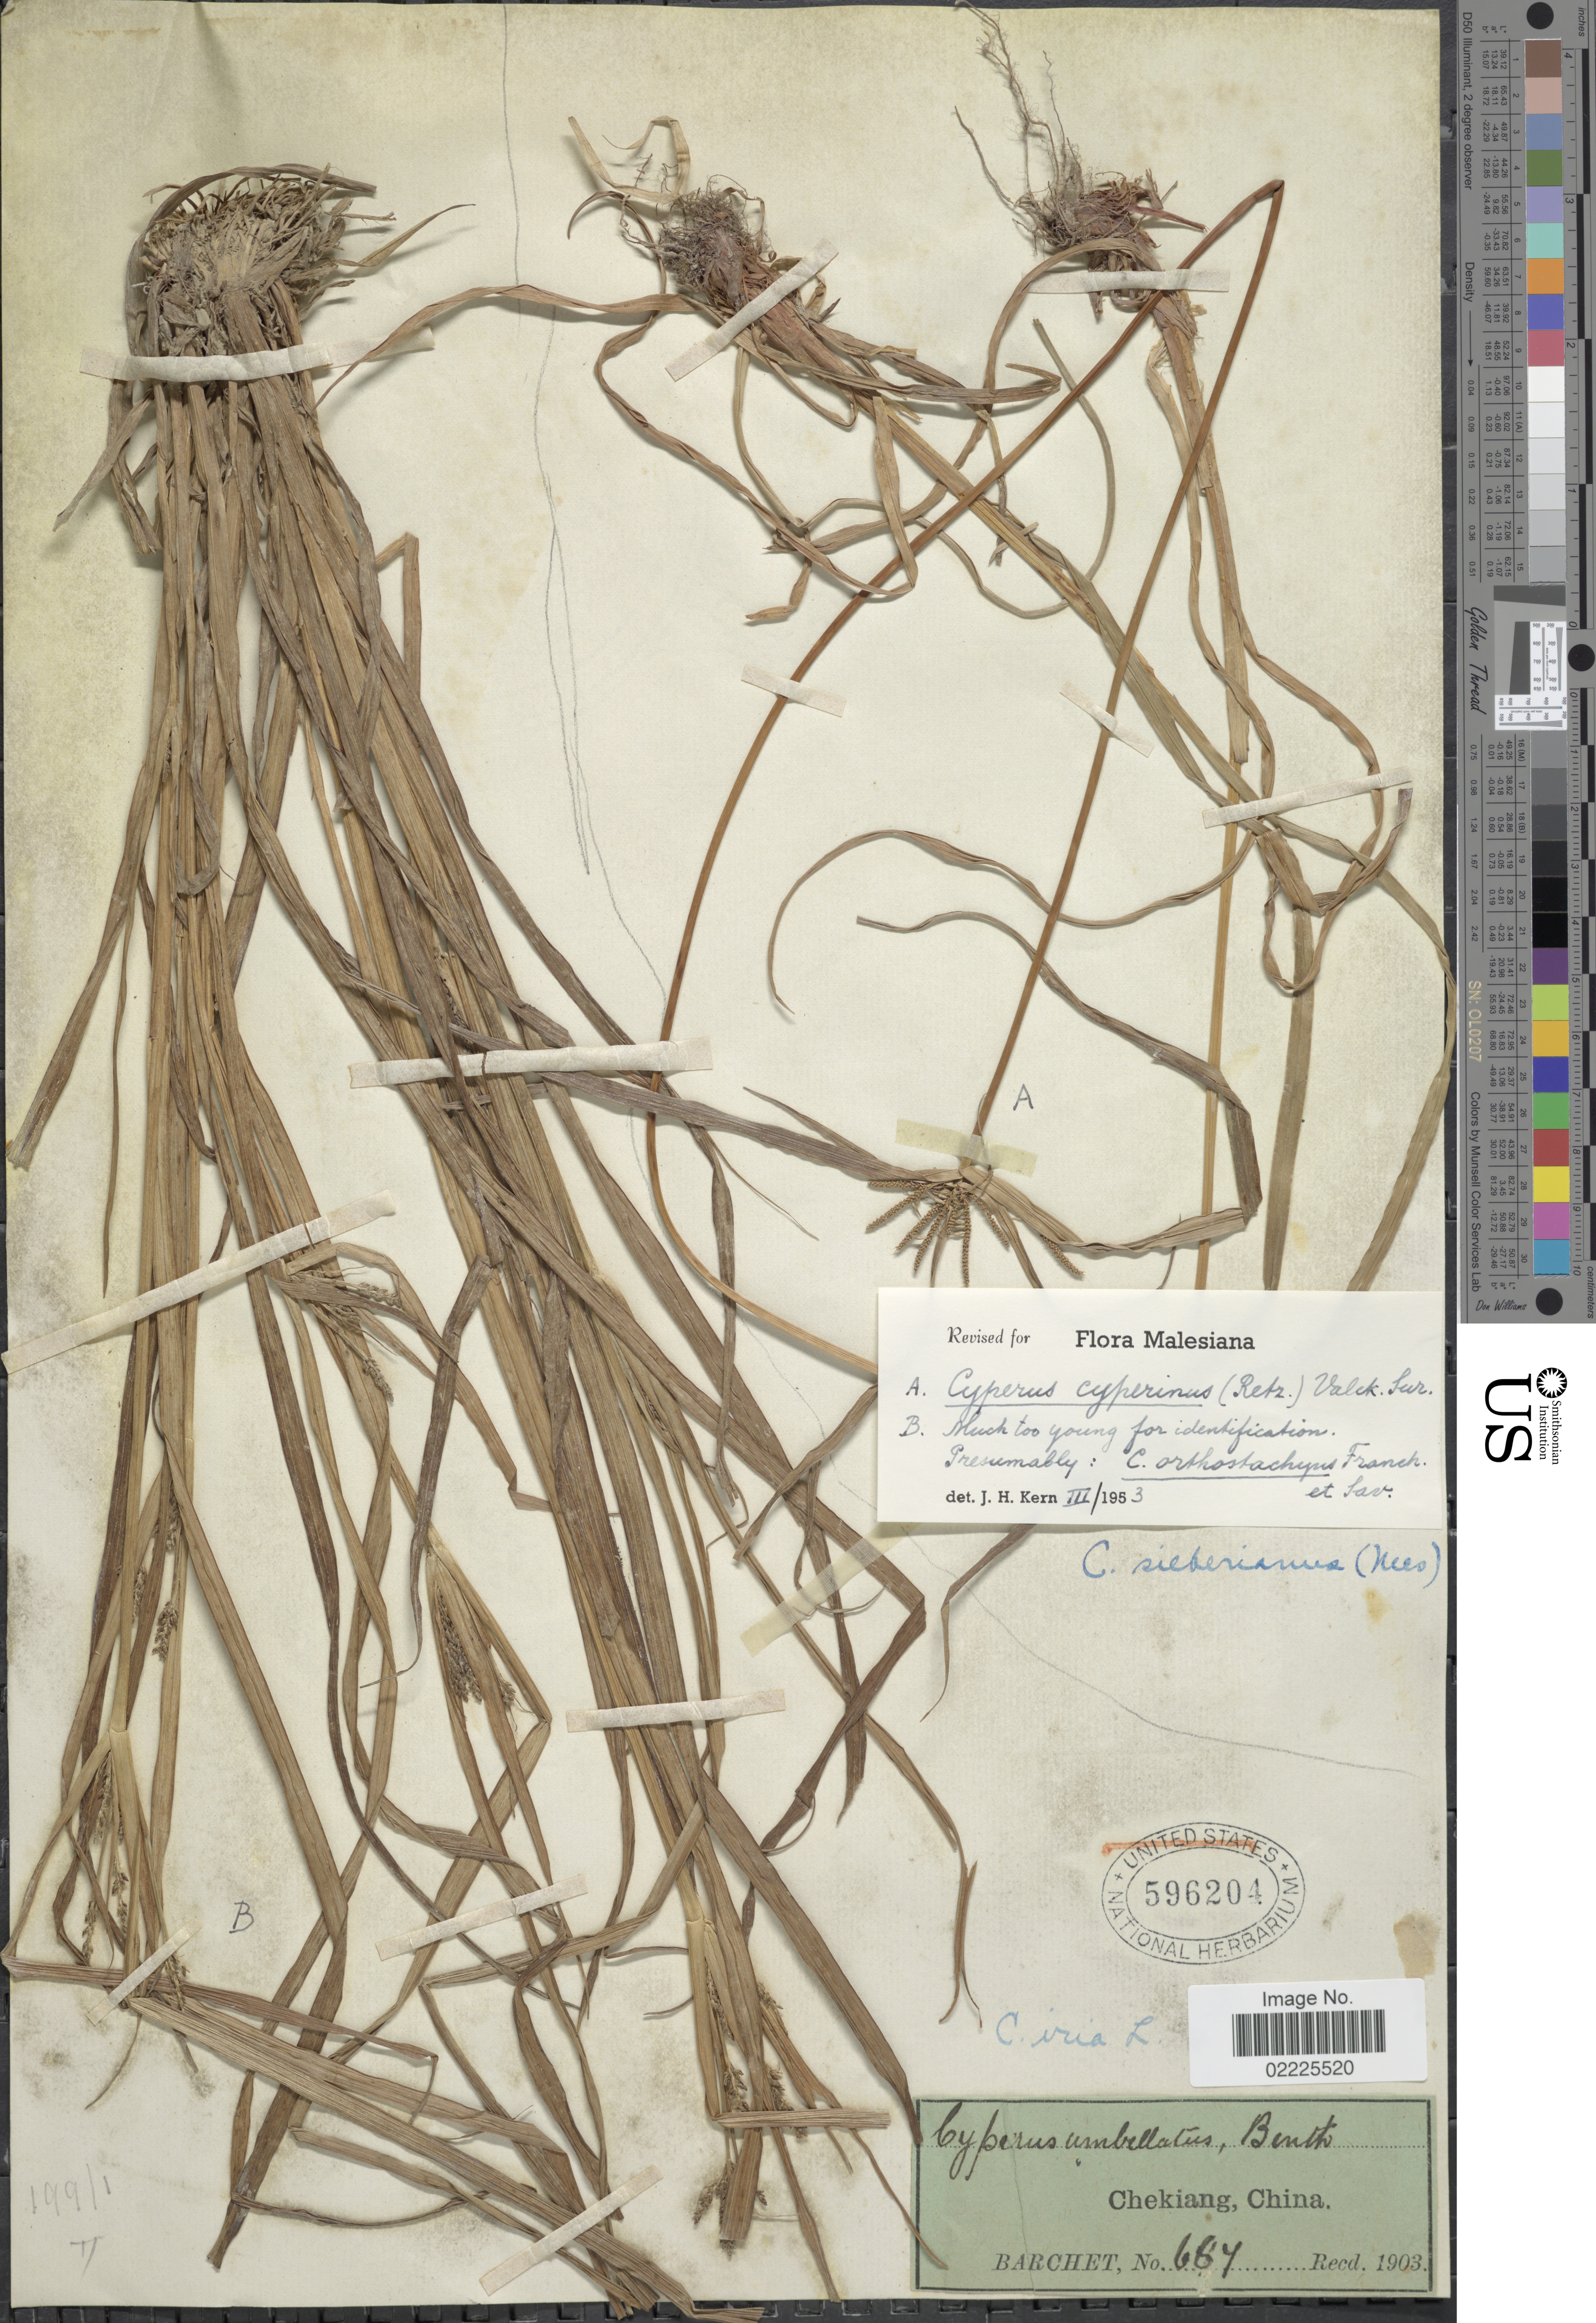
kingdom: Plantae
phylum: Tracheophyta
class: Liliopsida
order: Poales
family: Cyperaceae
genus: Cyperus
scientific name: Cyperus cyperinus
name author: (Retz.) Valck. Sur.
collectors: Barchet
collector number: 667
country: China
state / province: Zhejiang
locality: Chekiang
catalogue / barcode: US 596204